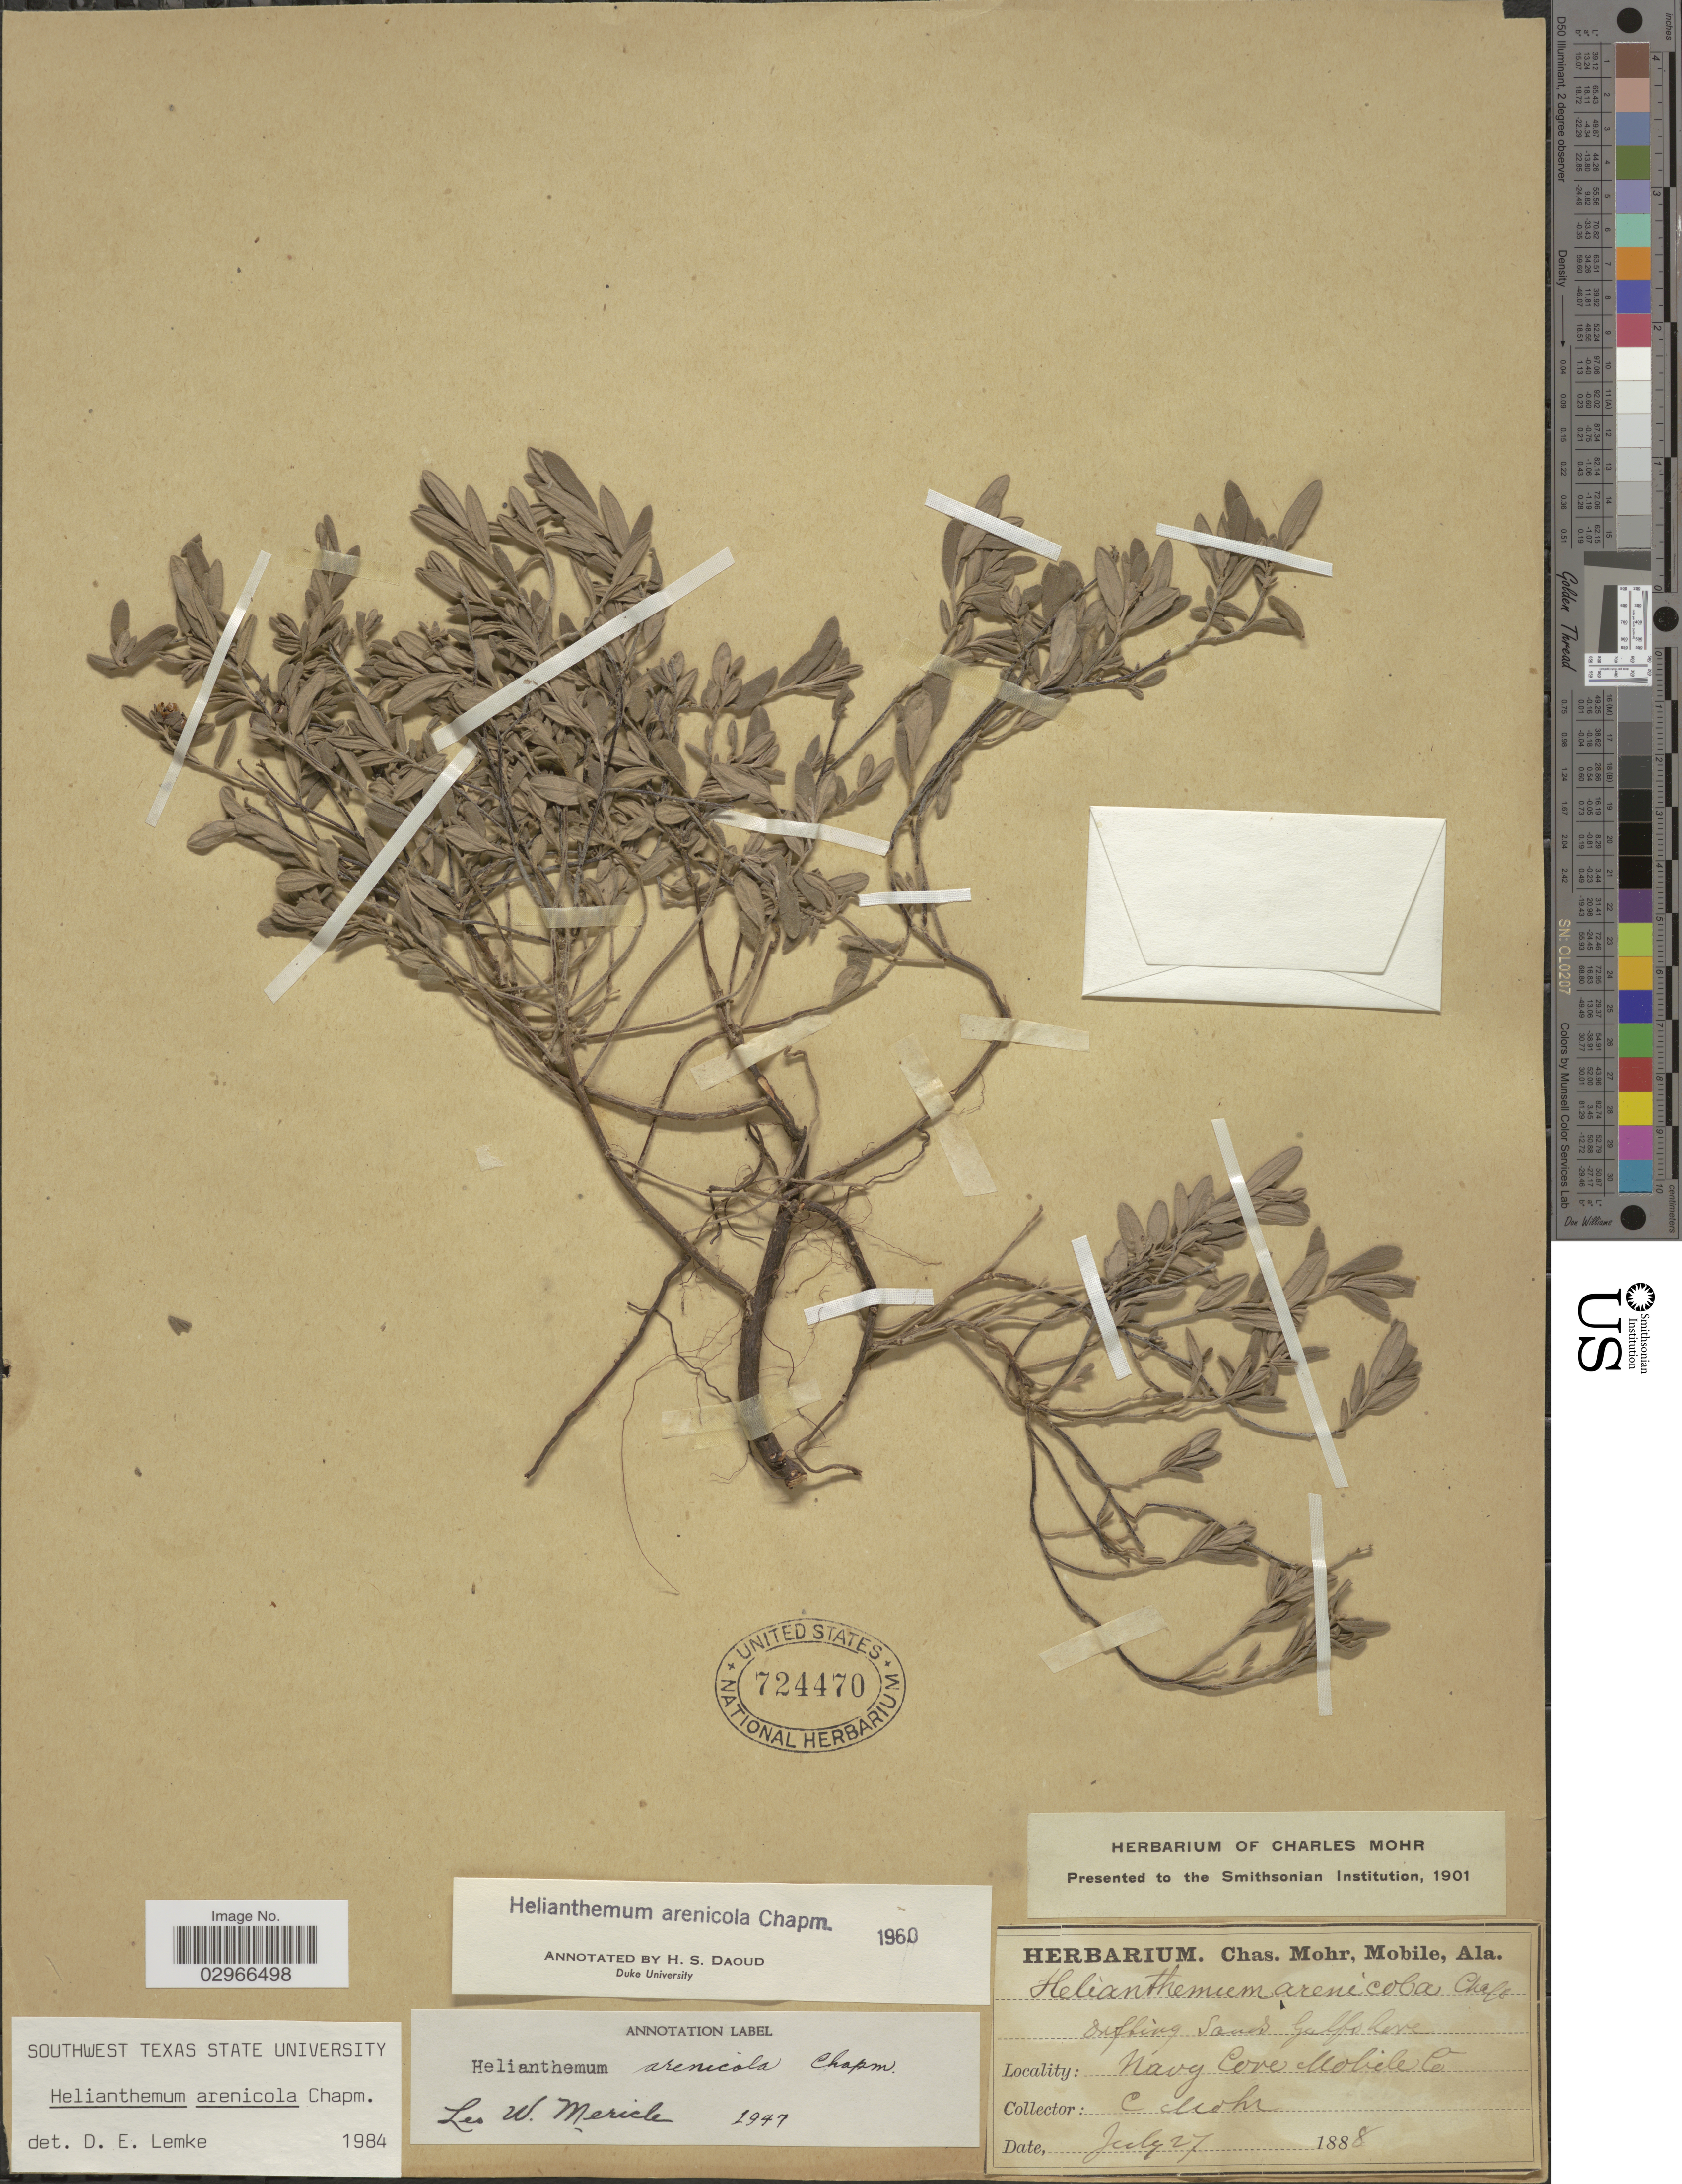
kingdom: Plantae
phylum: Tracheophyta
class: Magnoliopsida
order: Malvales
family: Cistaceae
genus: Helianthemum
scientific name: Helianthemum arenicola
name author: Chapm.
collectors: Mohr, C. T. (herbarium)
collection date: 1888-07-27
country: United States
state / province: Alabama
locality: Navy Cove Mobile Co.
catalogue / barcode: US 724470